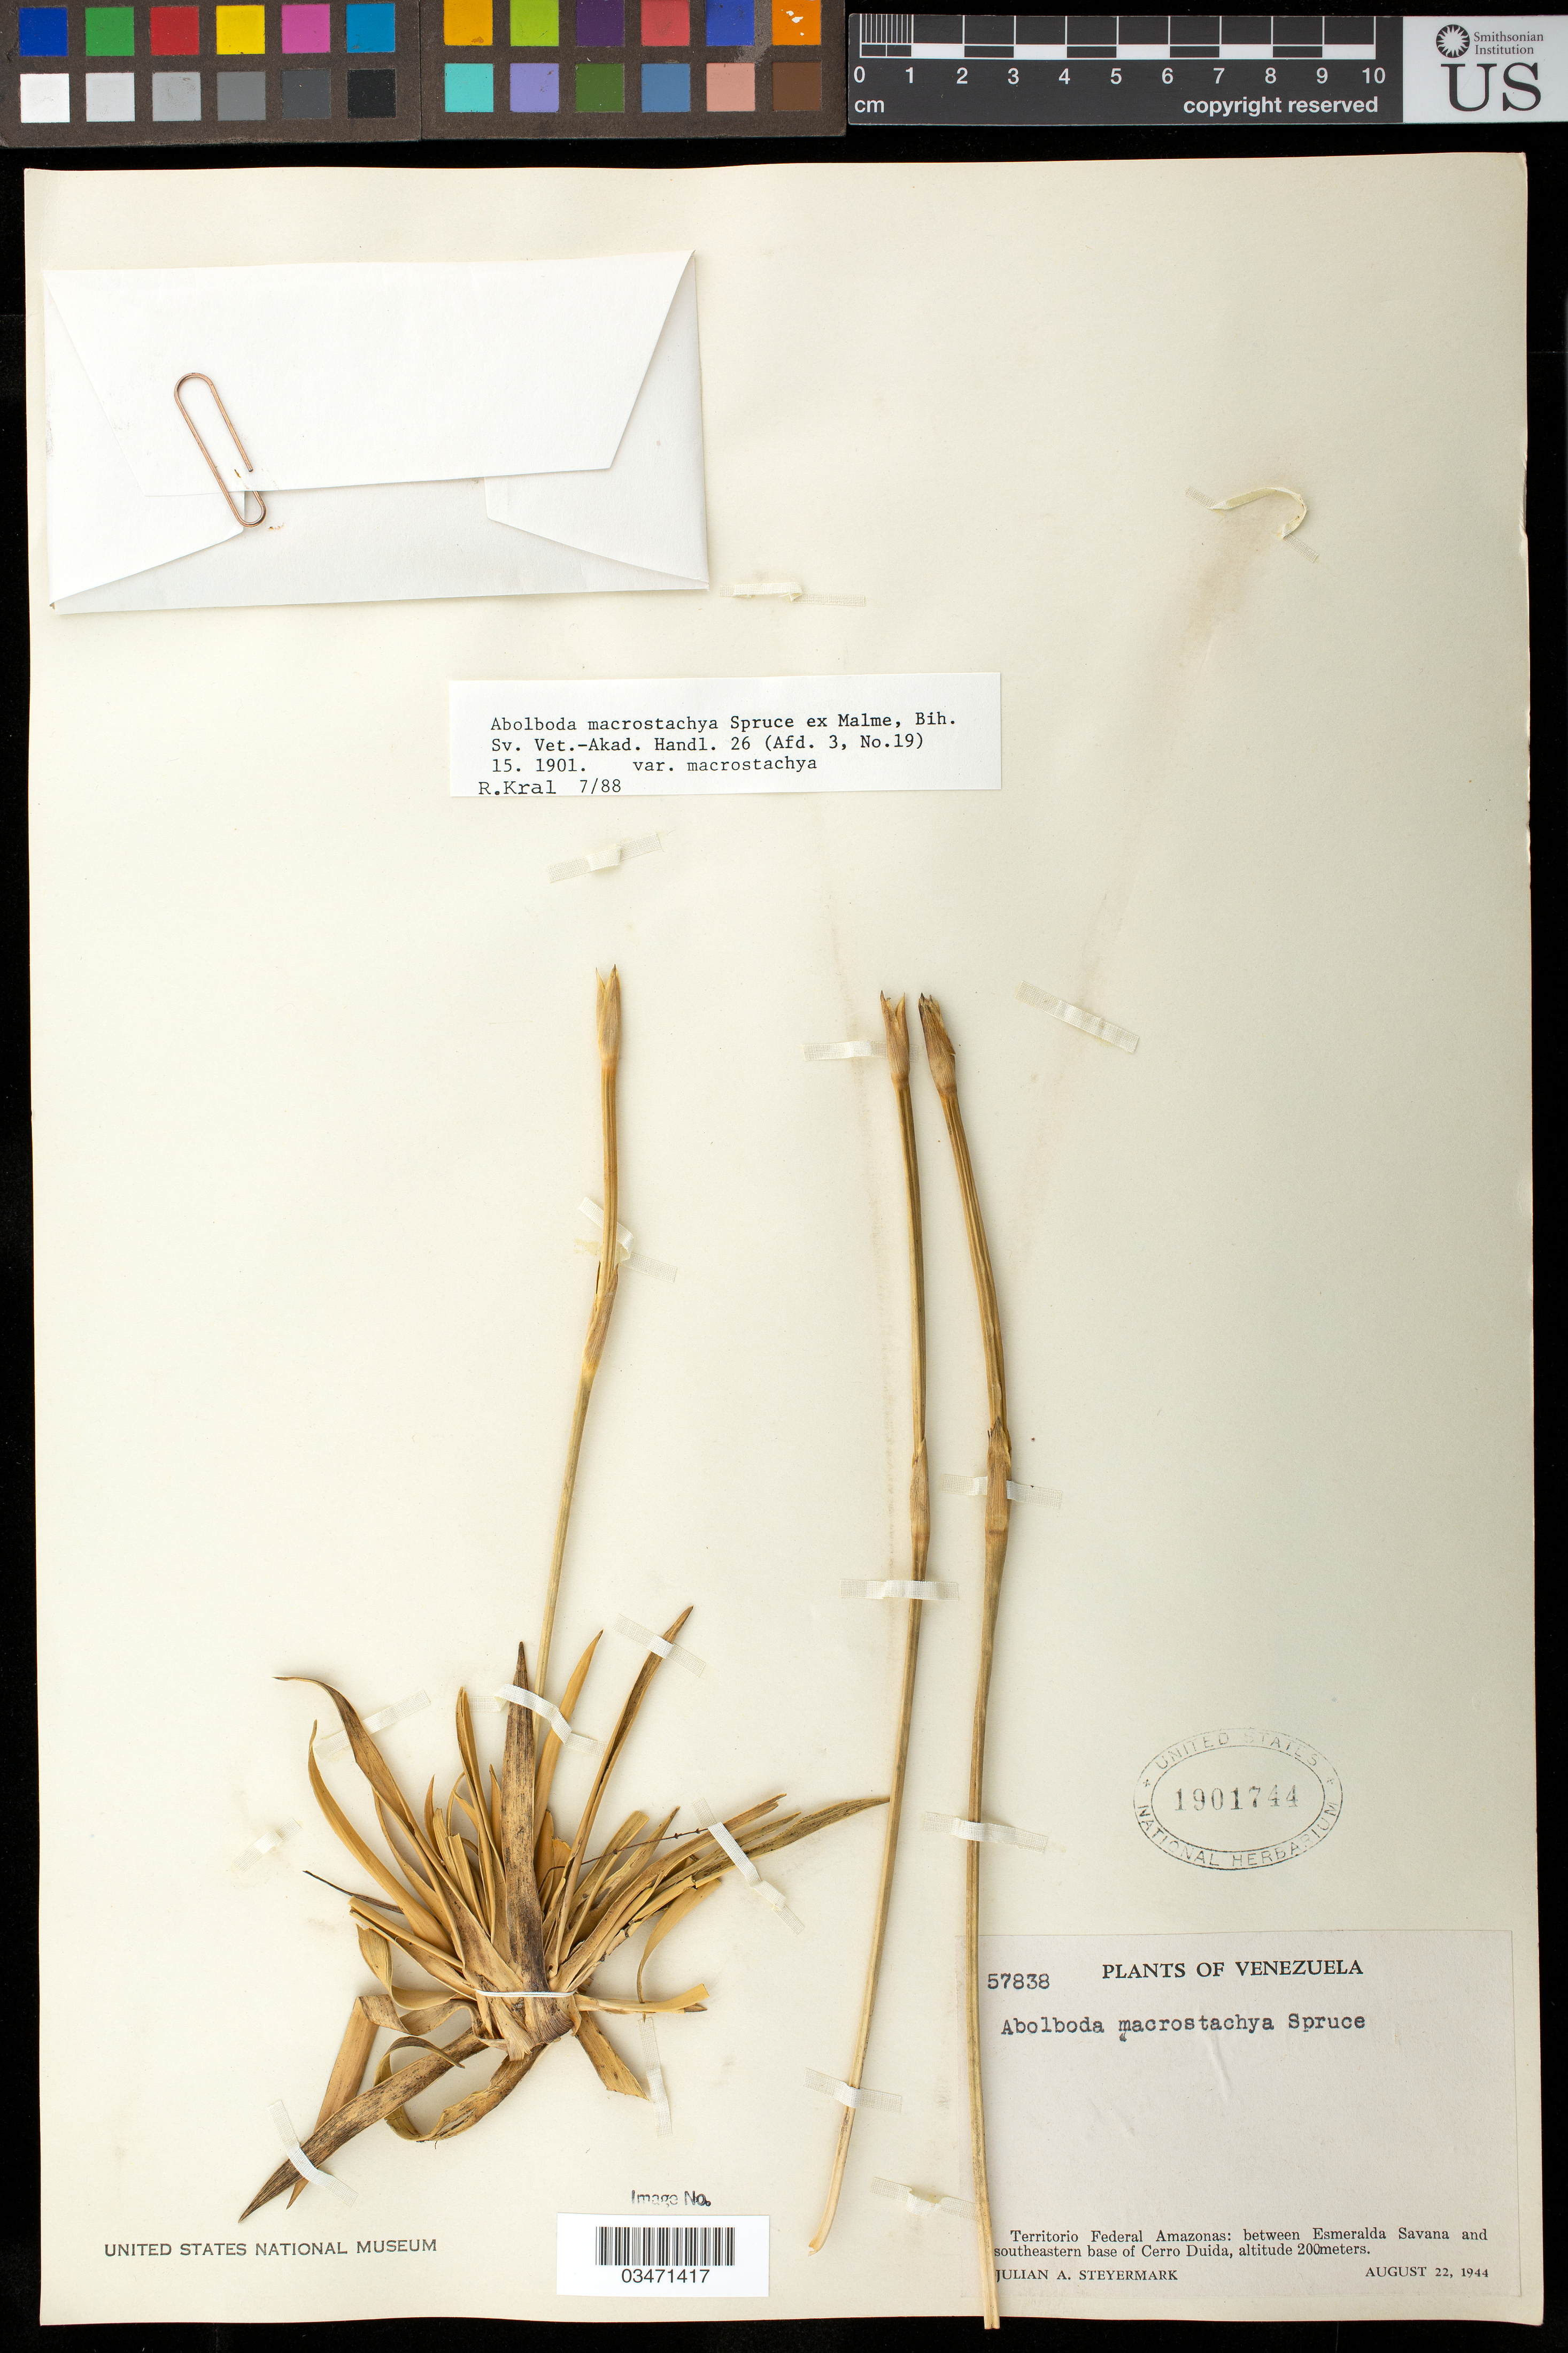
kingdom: Plantae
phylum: Tracheophyta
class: Liliopsida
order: Poales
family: Xyridaceae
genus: Abolboda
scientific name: Abolboda macrostachya var. macrostachya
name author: Spruce ex Malme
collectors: J. Steyermark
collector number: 57838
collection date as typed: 22-Aug-44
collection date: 1944-08-22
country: Venezuela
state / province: Amazonas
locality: Cerro Duida, between Esmeralda Savanna and SE Cerro Duida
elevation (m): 200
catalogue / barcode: US 1901744